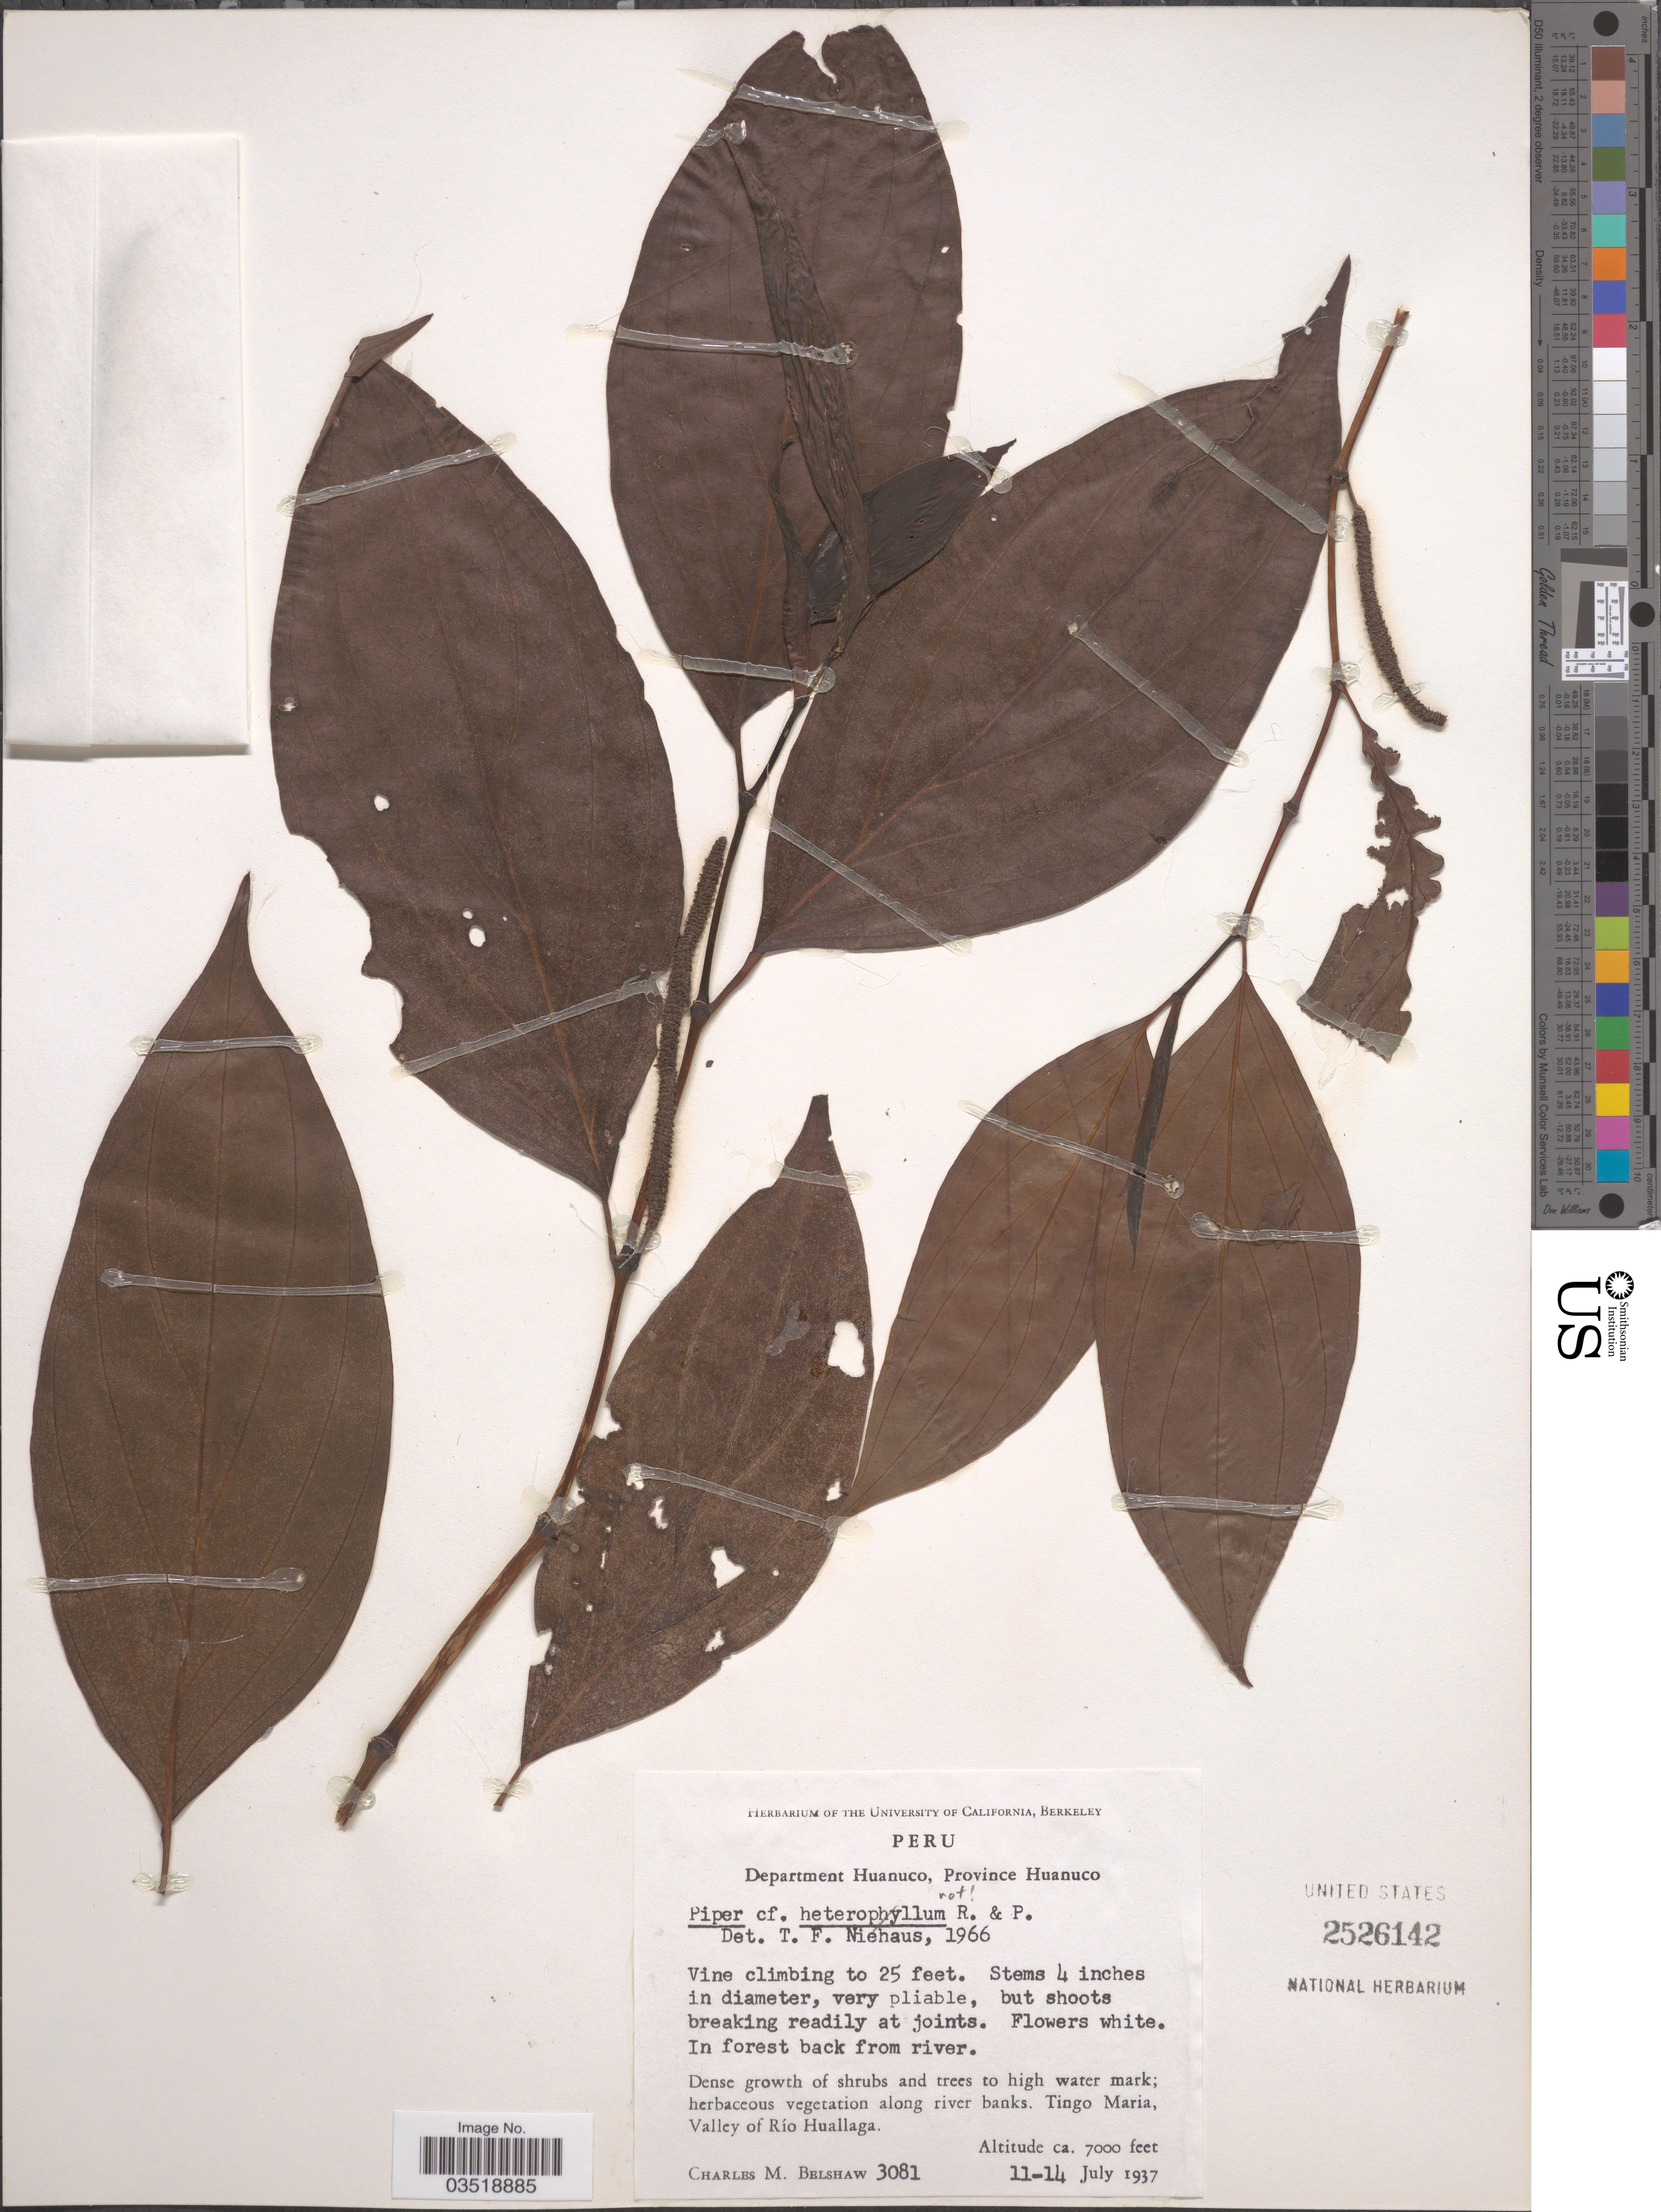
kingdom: Plantae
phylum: Tracheophyta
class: Magnoliopsida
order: Piperales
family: Piperaceae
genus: Piper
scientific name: Piper sp.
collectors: C. Shaw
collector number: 3081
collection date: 1937-07-11/1937-07-14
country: Peru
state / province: Huánuco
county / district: Huánuco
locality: Department Huanuco, Province Huanuco. Tingo Maria, Valley of Río Huallaga.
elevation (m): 2134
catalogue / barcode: US 2526142